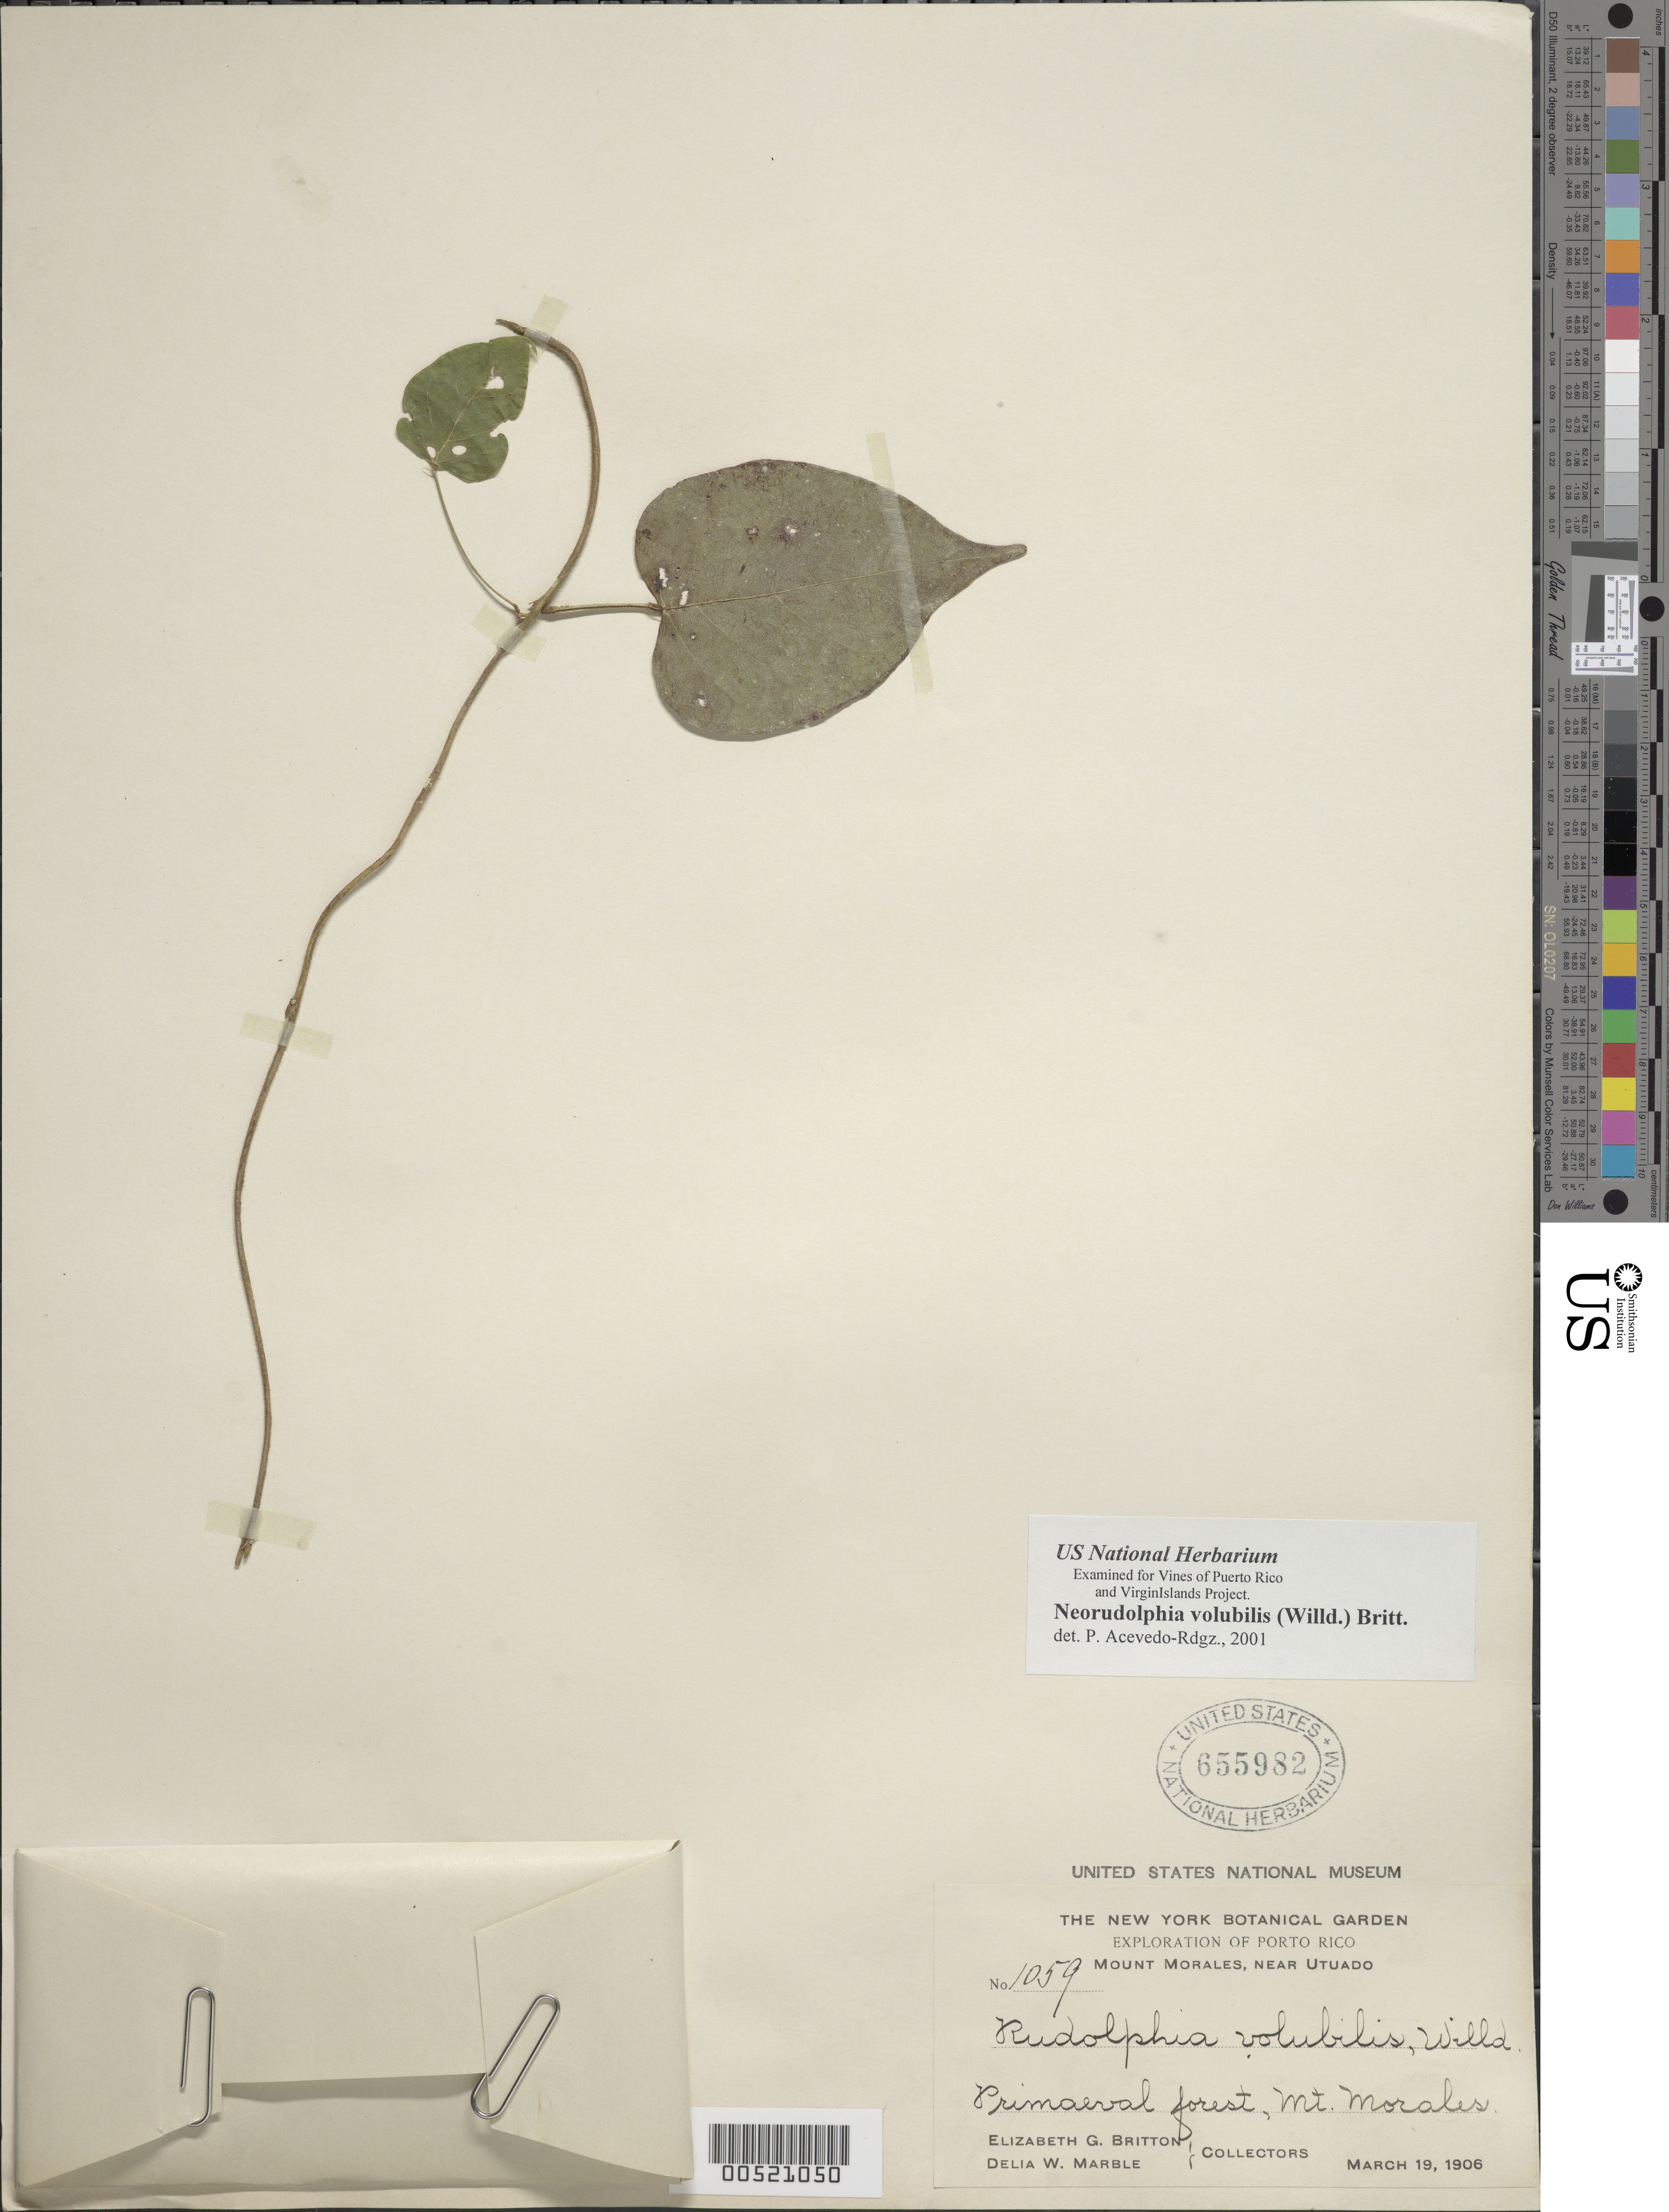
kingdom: Plantae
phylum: Tracheophyta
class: Magnoliopsida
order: Fabales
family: Fabaceae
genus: Rhodopis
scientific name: Rhodopis volubilis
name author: (Willd.) L.P. Queiroz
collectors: Britton, -- & D. W. Marble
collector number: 1059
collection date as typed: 19 Mar 1906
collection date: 1906-03-19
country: Puerto Rico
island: Greater Antilles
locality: Mount Morales, near Utuado. Primaeval forest.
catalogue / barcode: US 655982